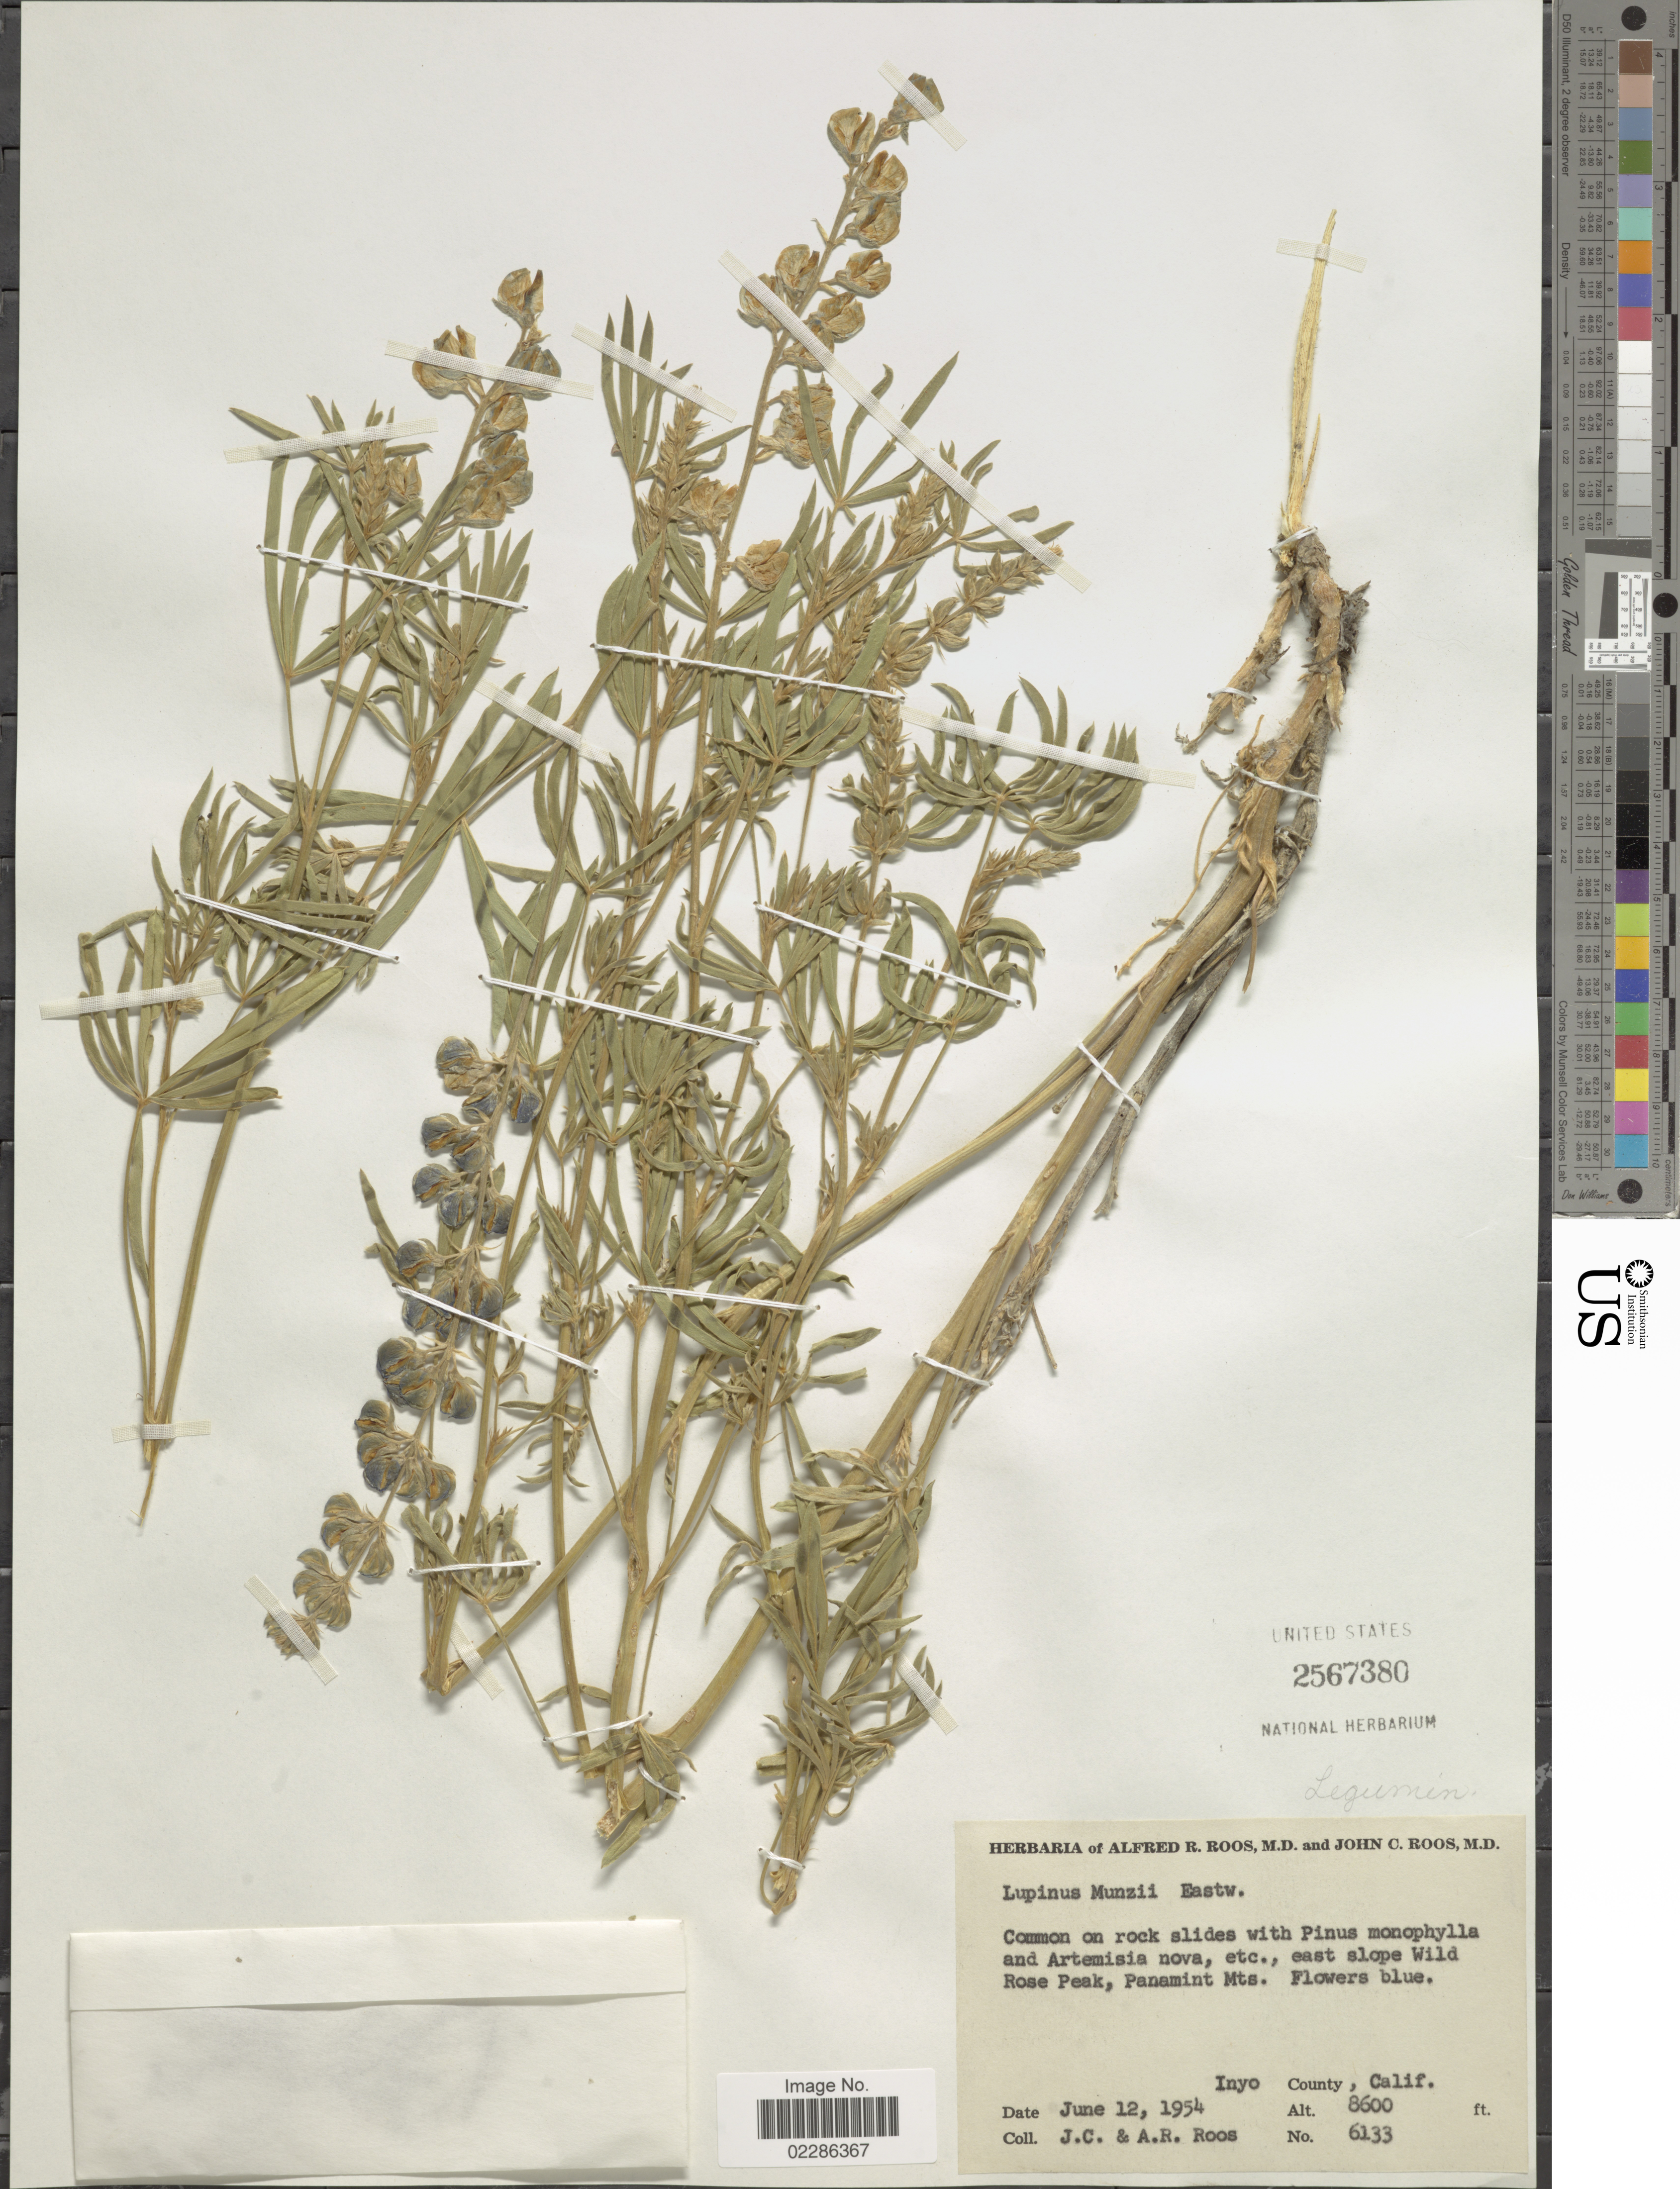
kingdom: Plantae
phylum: Tracheophyta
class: Magnoliopsida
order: Fabales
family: Fabaceae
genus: Lupinus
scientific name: Lupinus munzii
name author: Eastw.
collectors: J. C. Roos & A. R. Roos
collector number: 6133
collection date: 1954-06-12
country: United States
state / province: California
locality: East slope Wild Rose peak, Panamint Mts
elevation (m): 2621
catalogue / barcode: US 2567380